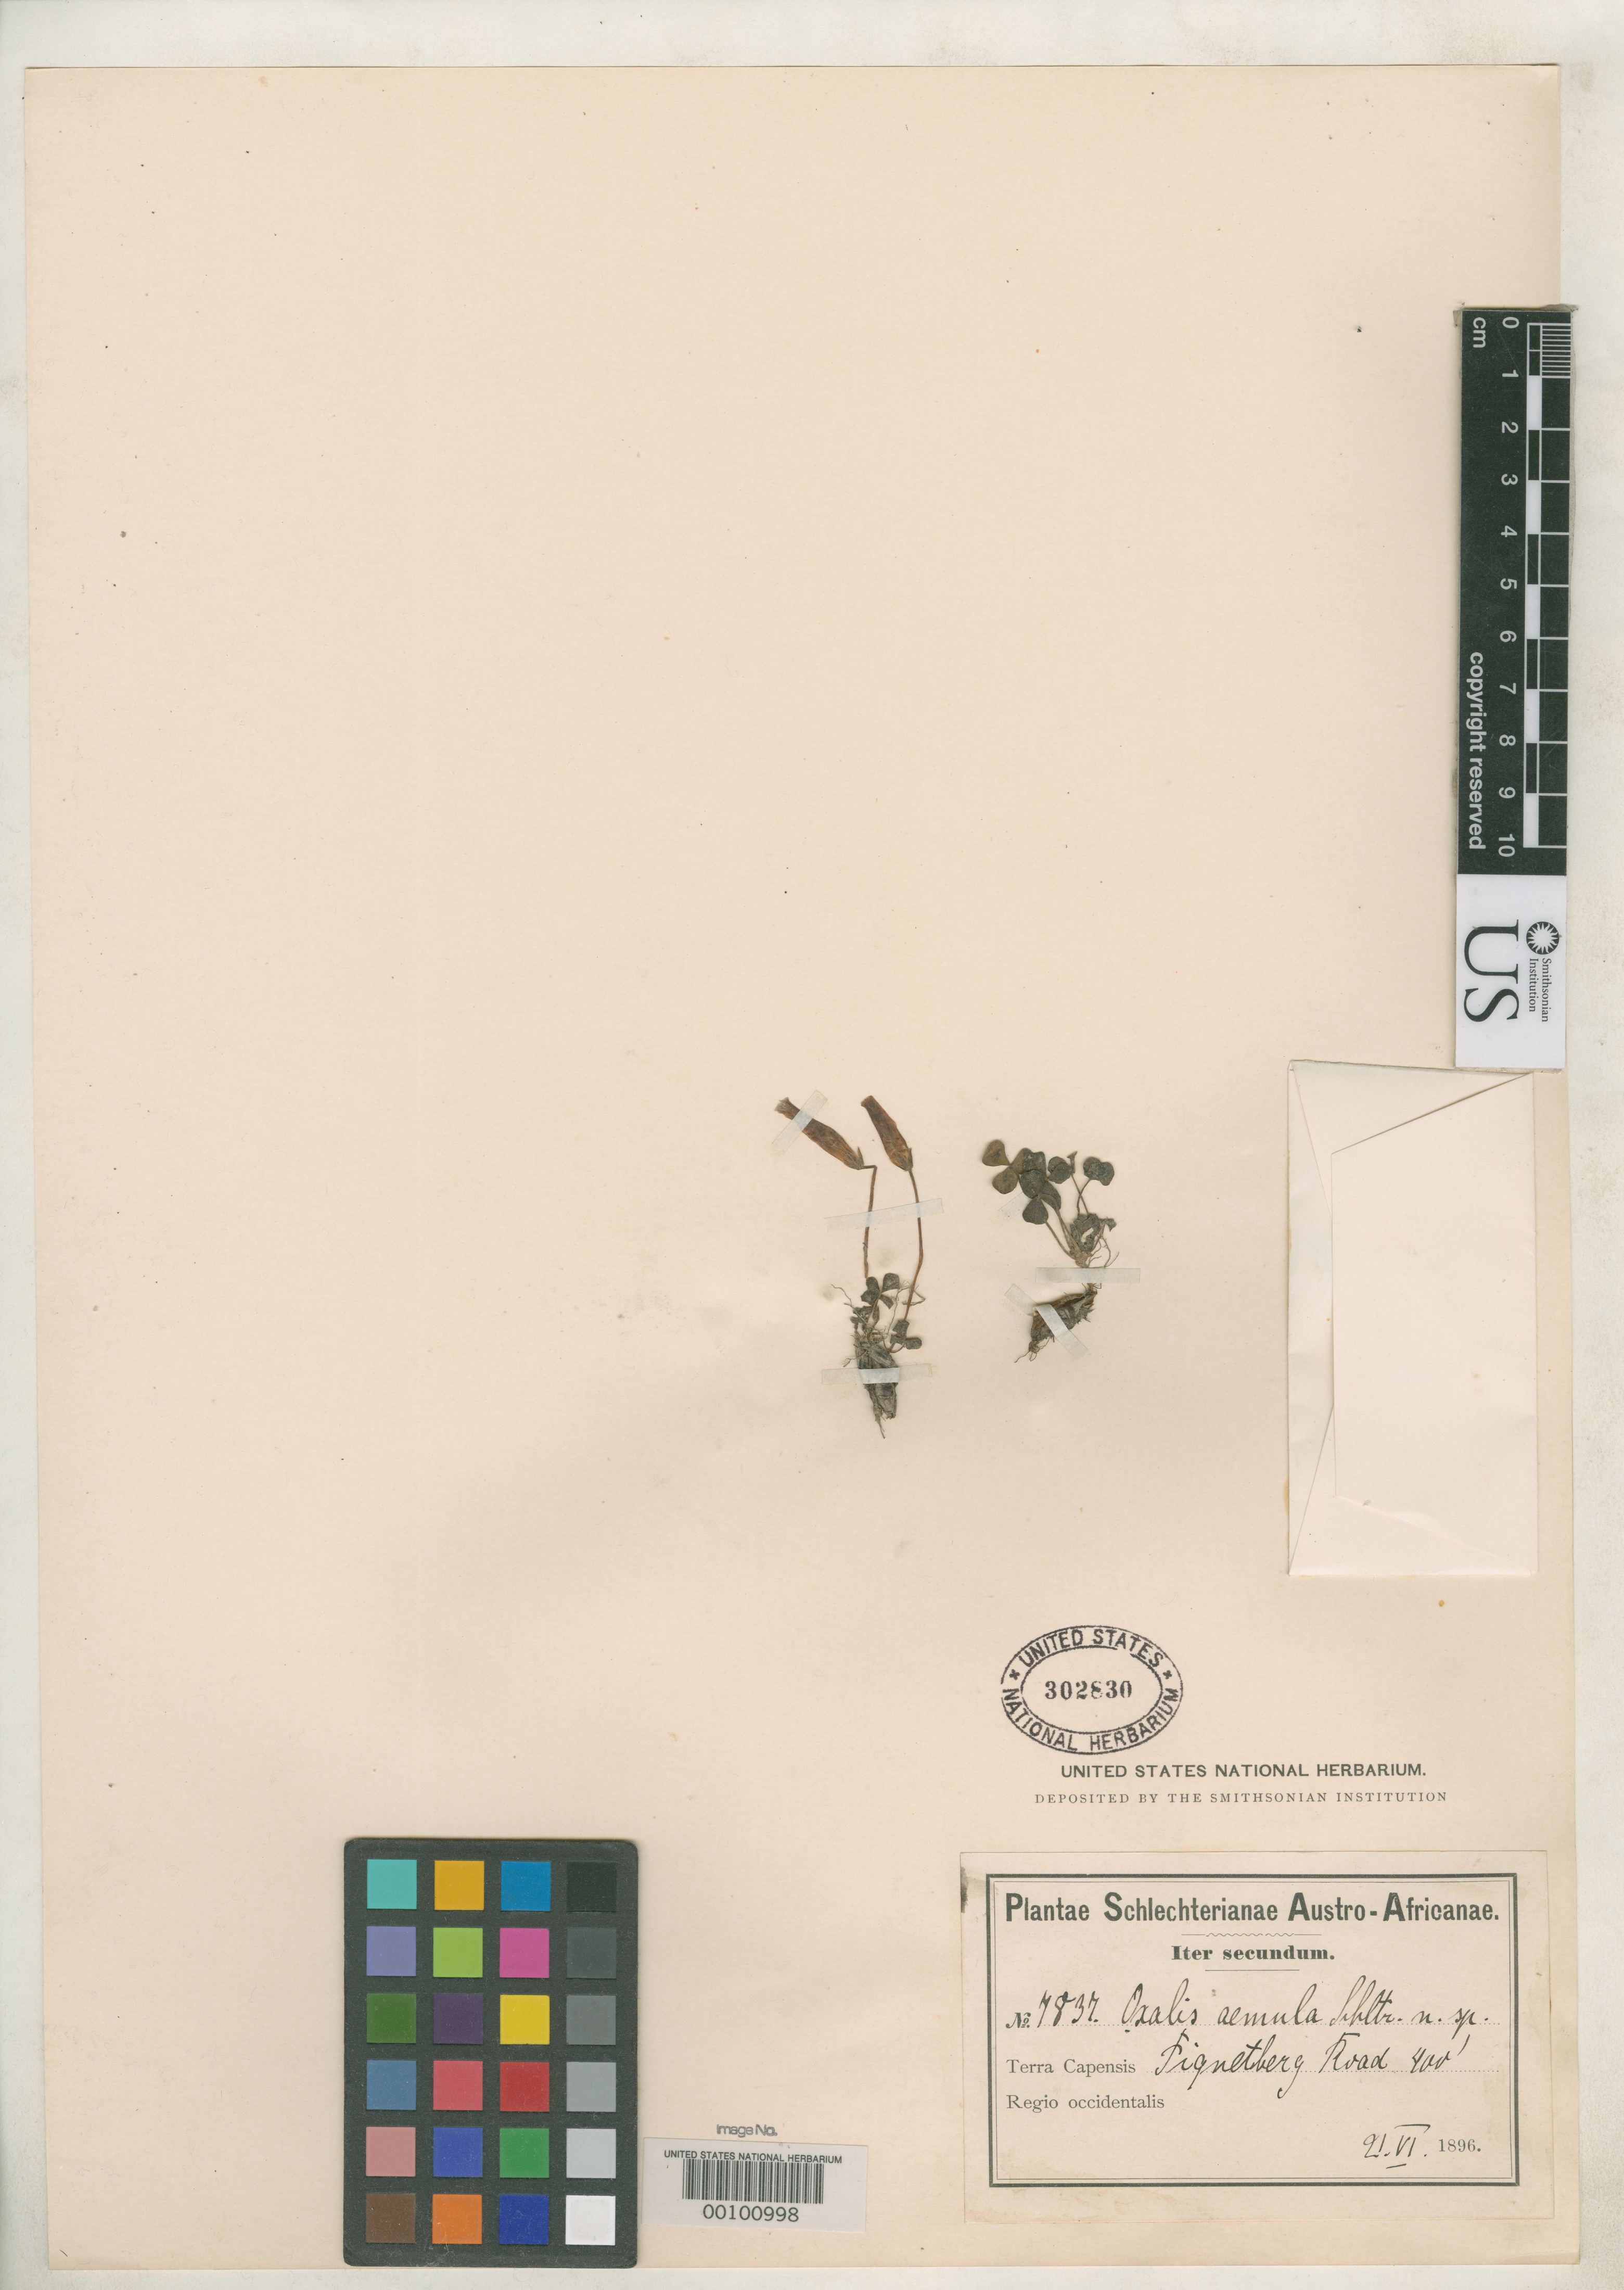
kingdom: Plantae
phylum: Tracheophyta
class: Magnoliopsida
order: Oxalidales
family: Oxalidaceae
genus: Oxalis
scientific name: Oxalis aemula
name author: Schltr. ex R. Knuth in Engl.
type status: Isotype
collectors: F. R. R. Schlechter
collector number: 7837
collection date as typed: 21 Jun 1896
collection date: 1896-06-21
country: South Africa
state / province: Western Cape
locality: Piquetberg Road.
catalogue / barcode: US 302830